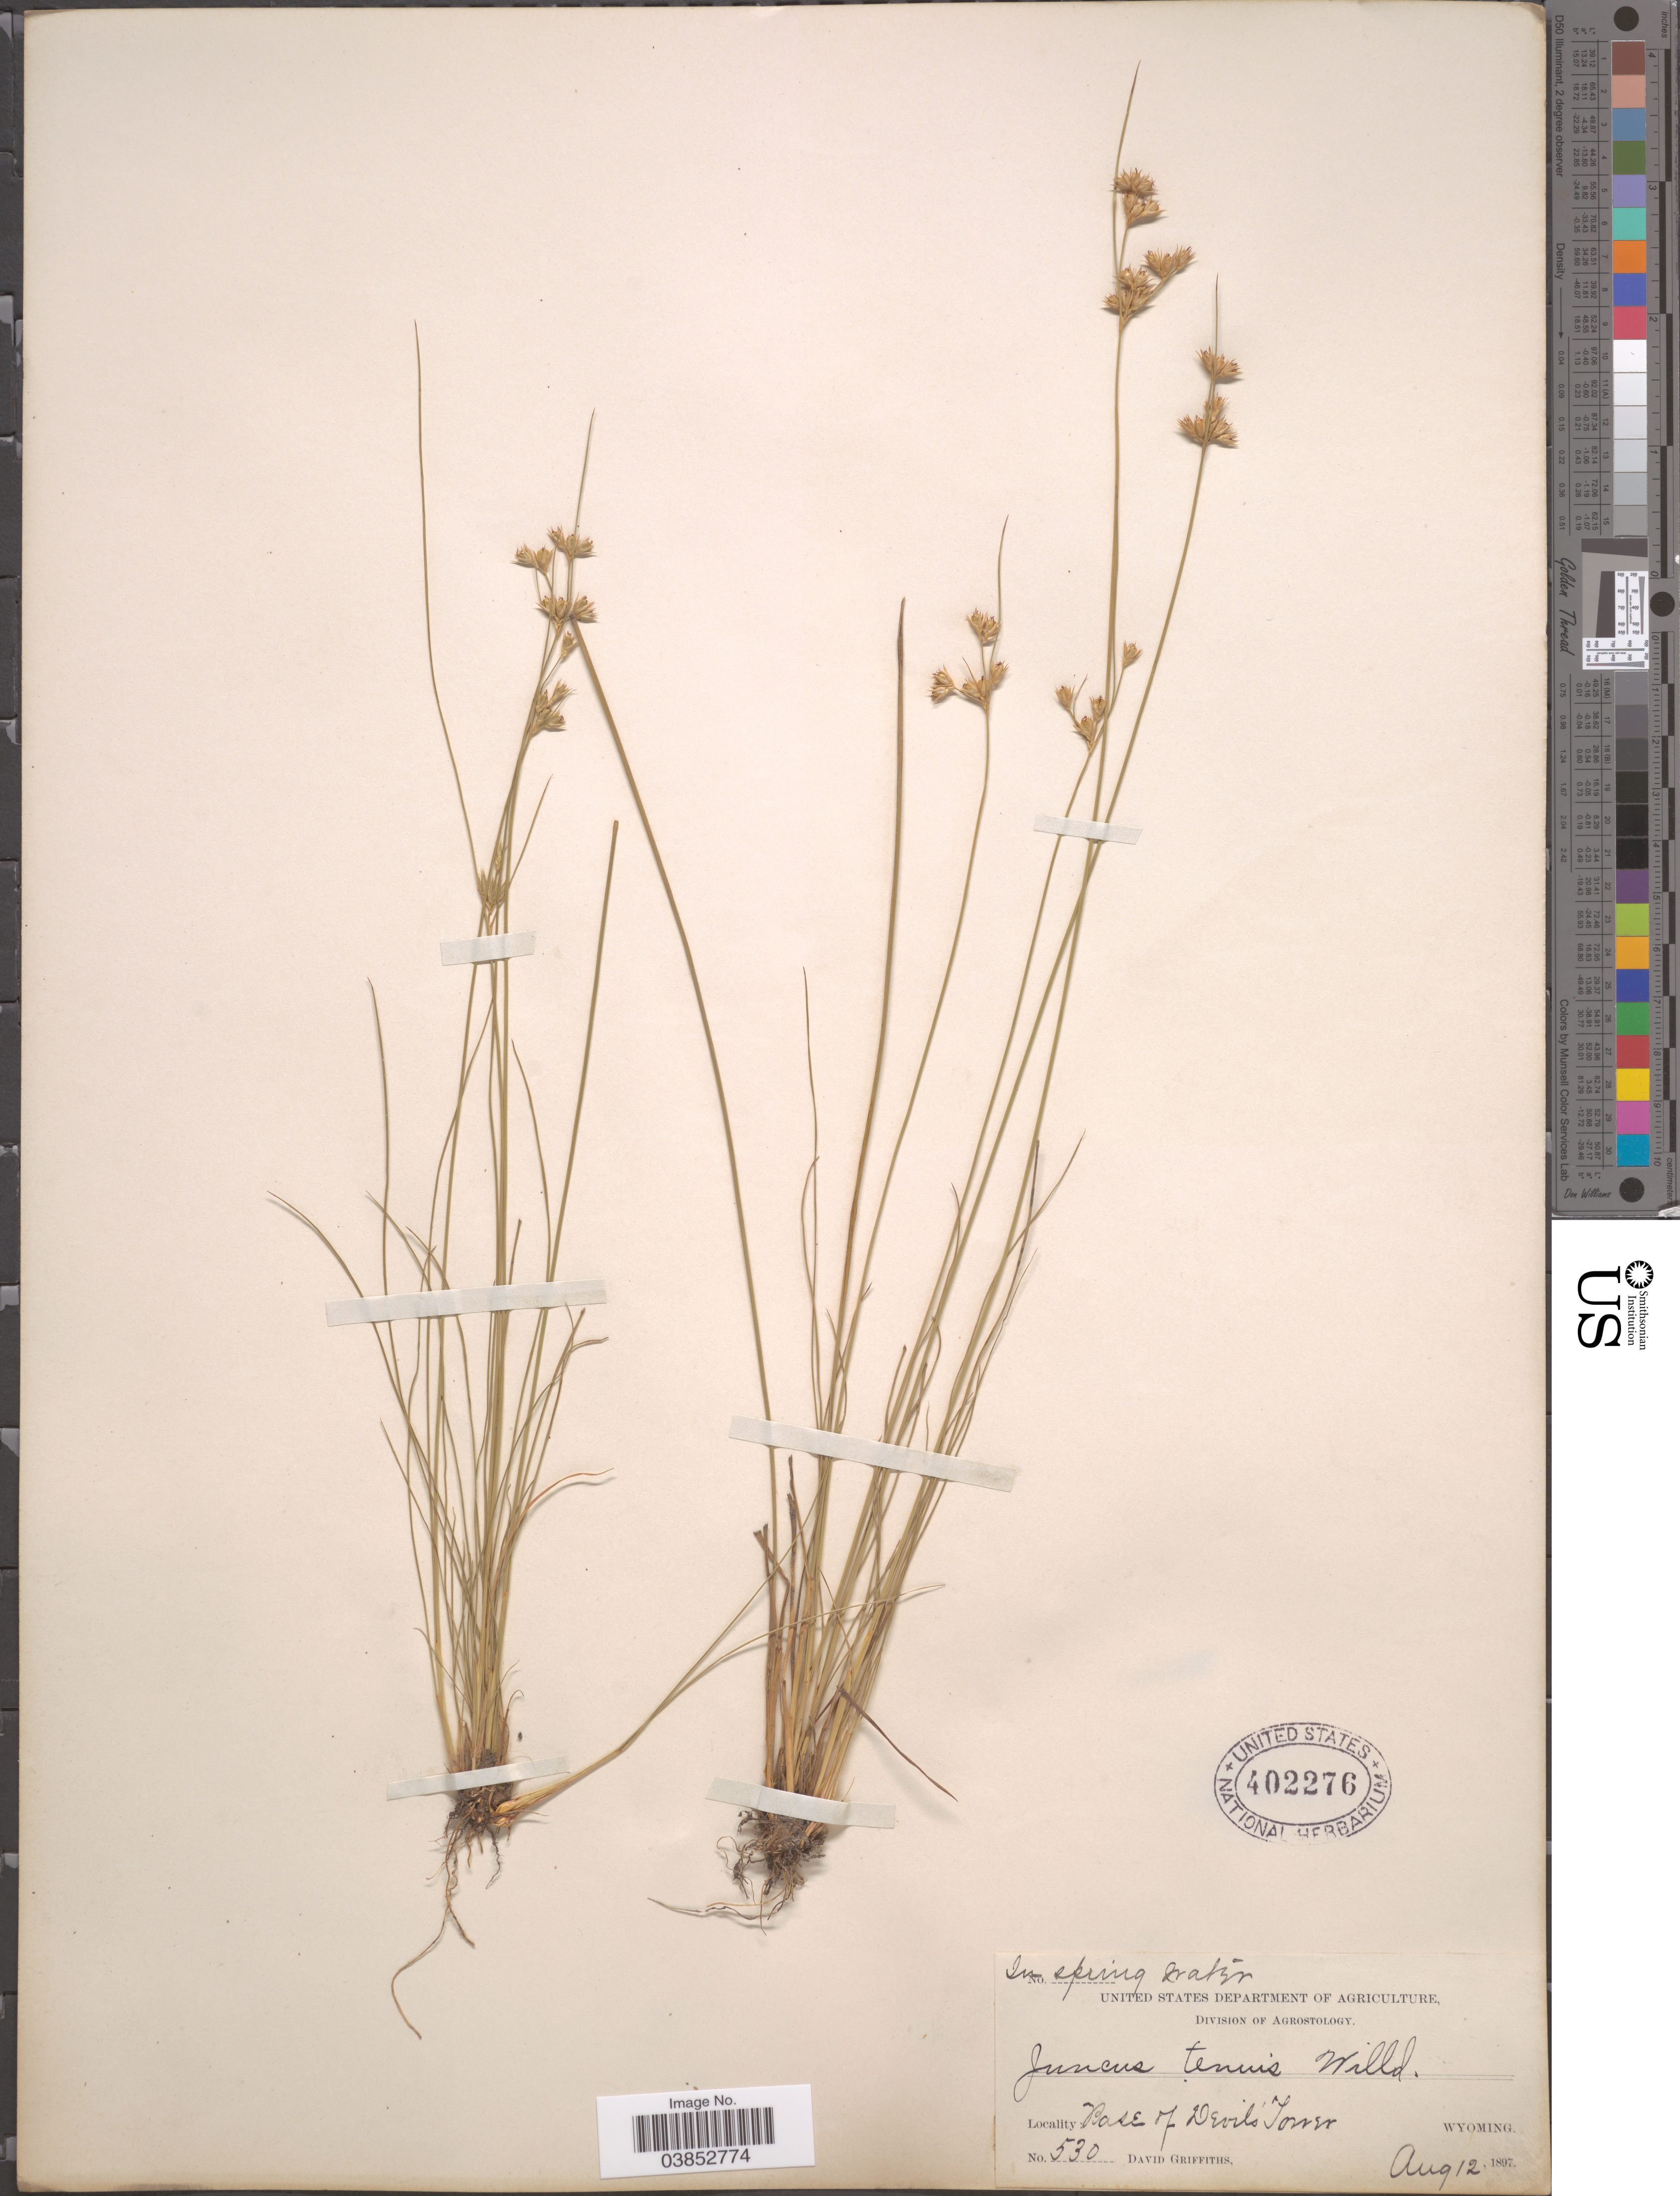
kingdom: Plantae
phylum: Tracheophyta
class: Liliopsida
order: Poales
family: Juncaceae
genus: Juncus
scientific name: Juncus dudleyi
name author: Wiegand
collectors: D. Griffiths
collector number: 530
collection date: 1897-08-12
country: United States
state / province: Wyoming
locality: Base of Devils Tower.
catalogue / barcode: US 402276